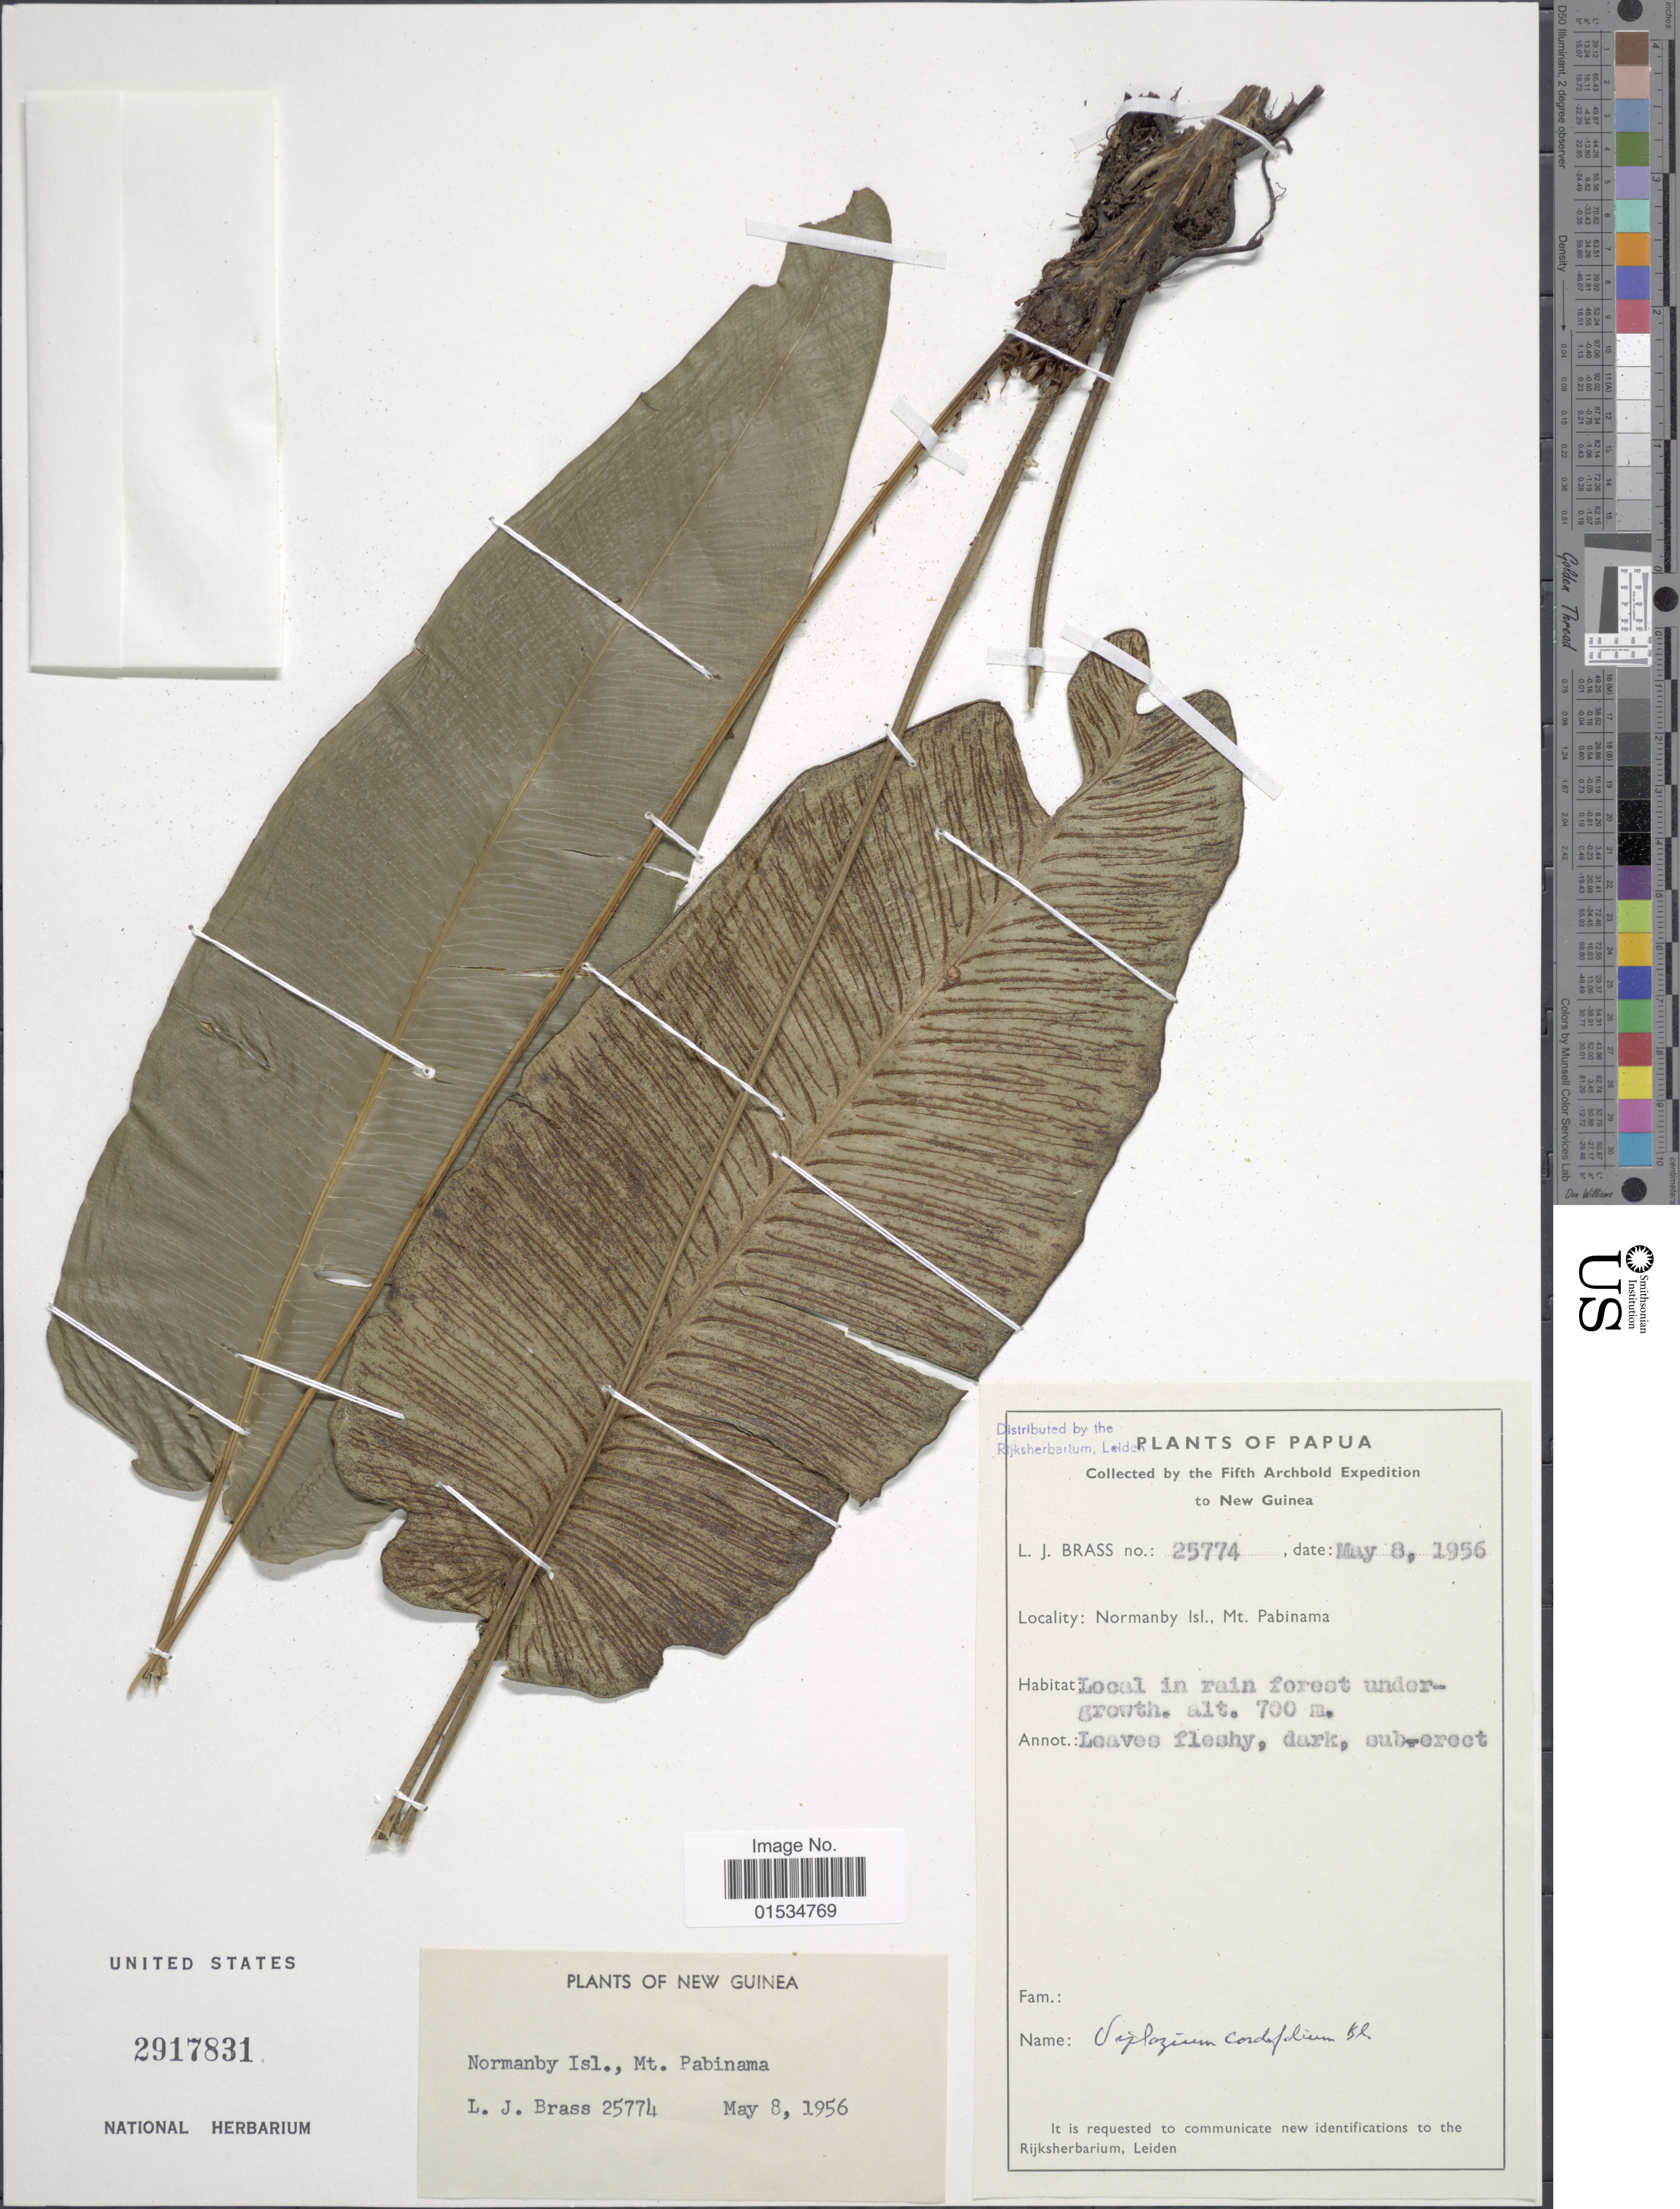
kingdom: Plantae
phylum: Tracheophyta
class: Polypodiopsida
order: Polypodiales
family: Athyriaceae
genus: Diplazium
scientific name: Diplazium cordifolium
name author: Blume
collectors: L. J. Brass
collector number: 25774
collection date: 1956-05-08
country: Papua New Guinea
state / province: Milne Bay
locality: Normanby Isl.; Mt. Pabinama, New Guinea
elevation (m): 700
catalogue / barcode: US 2917831